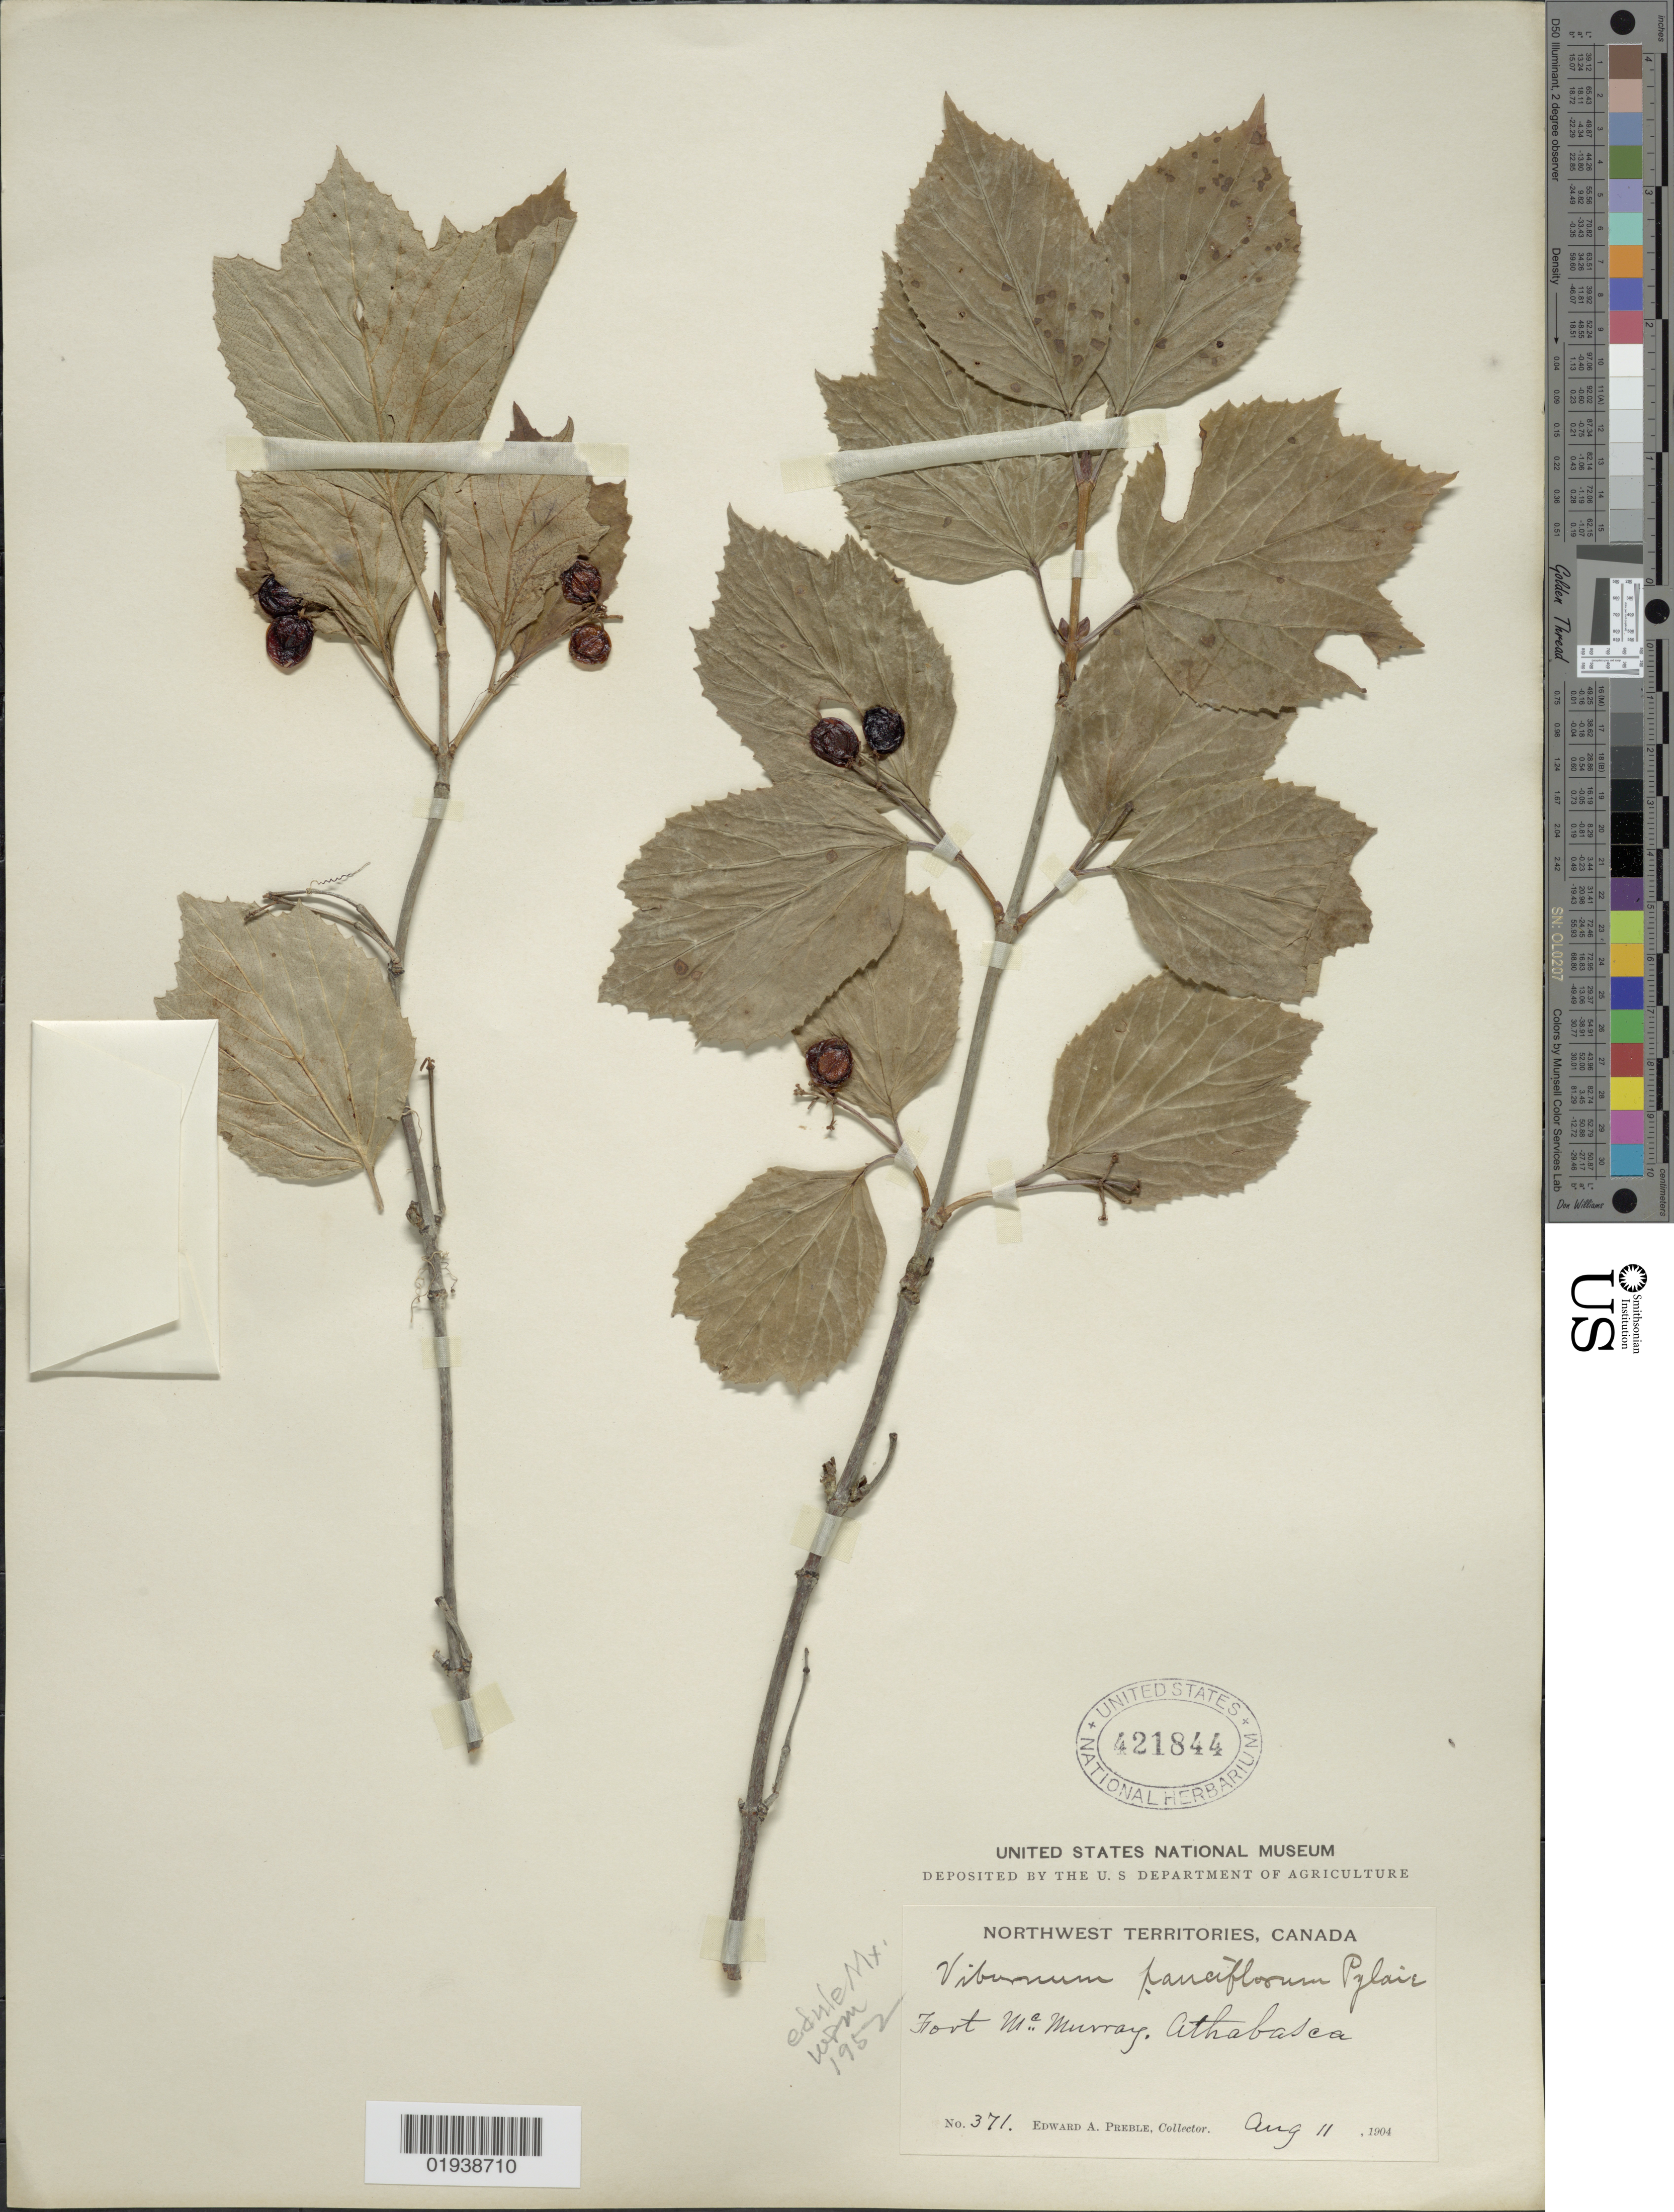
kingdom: Plantae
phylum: Tracheophyta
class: Magnoliopsida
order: Dipsacales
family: Viburnaceae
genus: Viburnum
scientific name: Viburnum edule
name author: (Michx.) Raf.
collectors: E. Preble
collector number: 371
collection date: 1904-08-11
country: Canada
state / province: Northwest Territories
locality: Fort McMurray, Athabasca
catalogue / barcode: US 421844